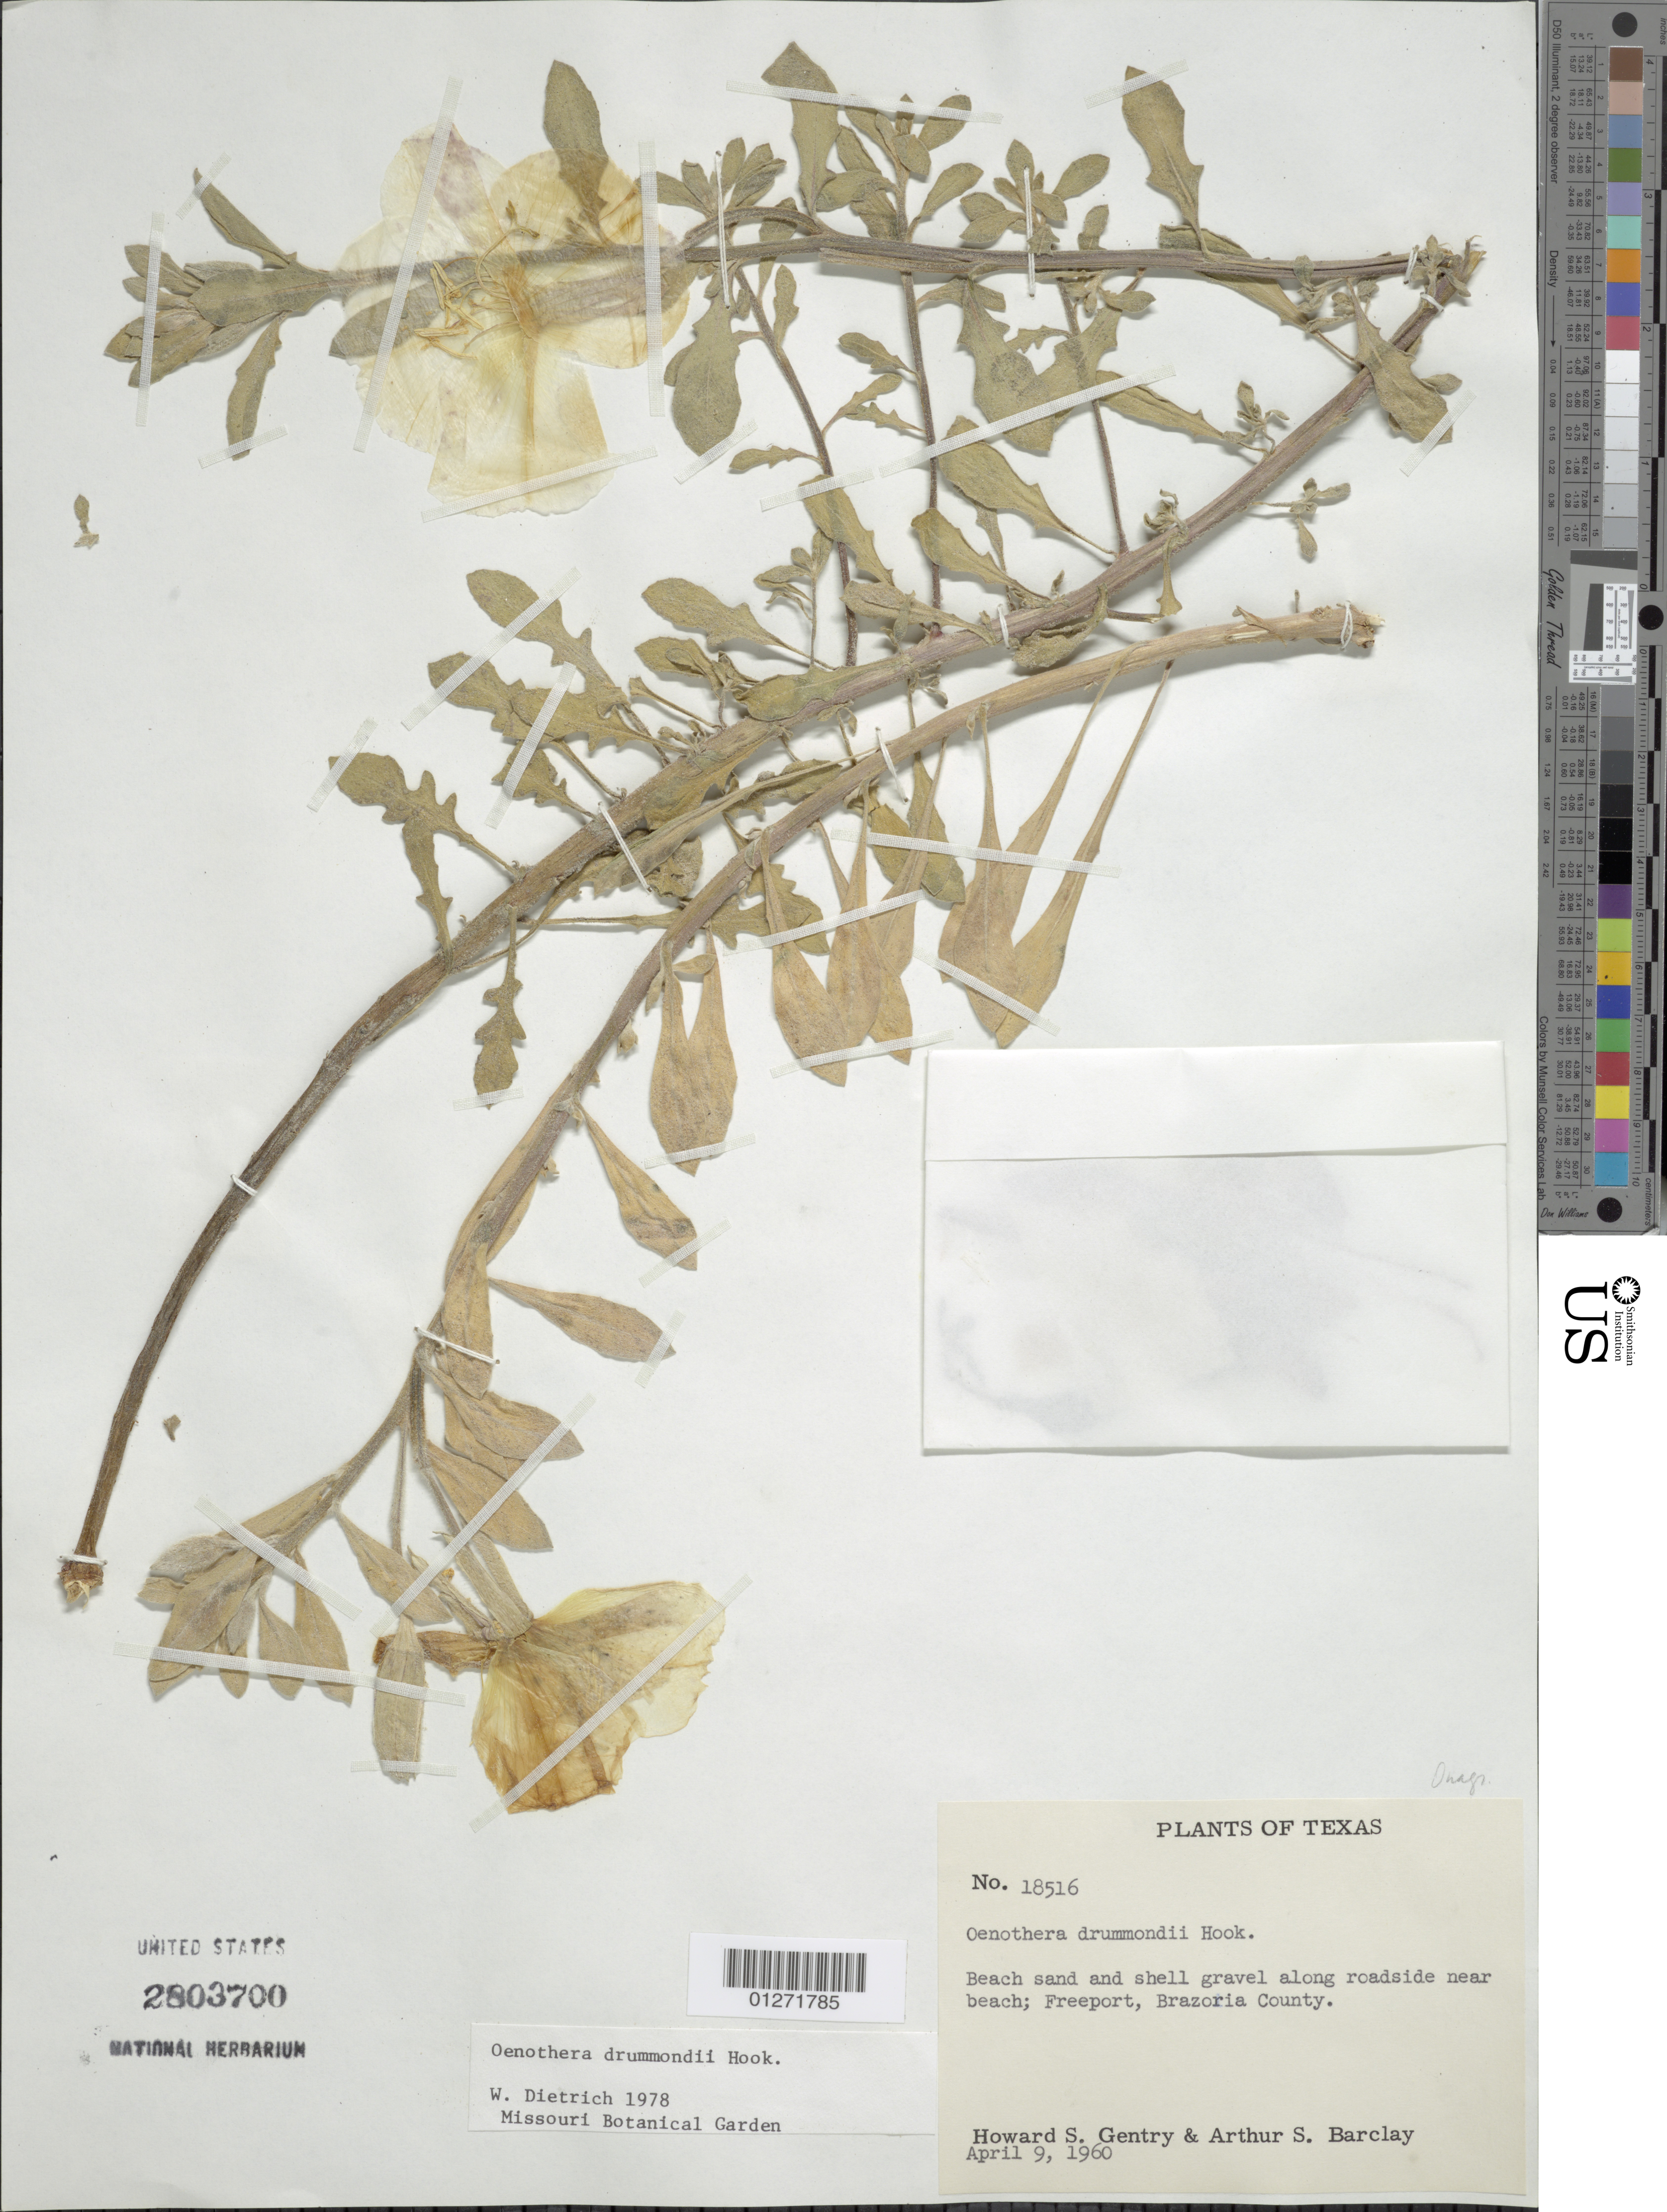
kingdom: Plantae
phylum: Tracheophyta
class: Magnoliopsida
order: Myrtales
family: Onagraceae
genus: Oenothera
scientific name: Oenothera drummondii subsp. drummondii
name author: Hook.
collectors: H. S. Gentry & A. S. Barclay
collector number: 18516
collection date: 1960-04-09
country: United States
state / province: Texas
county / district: Brazoria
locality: Freeport.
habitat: Beach sand and shell gravel along roadside near beach.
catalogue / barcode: US 2803700